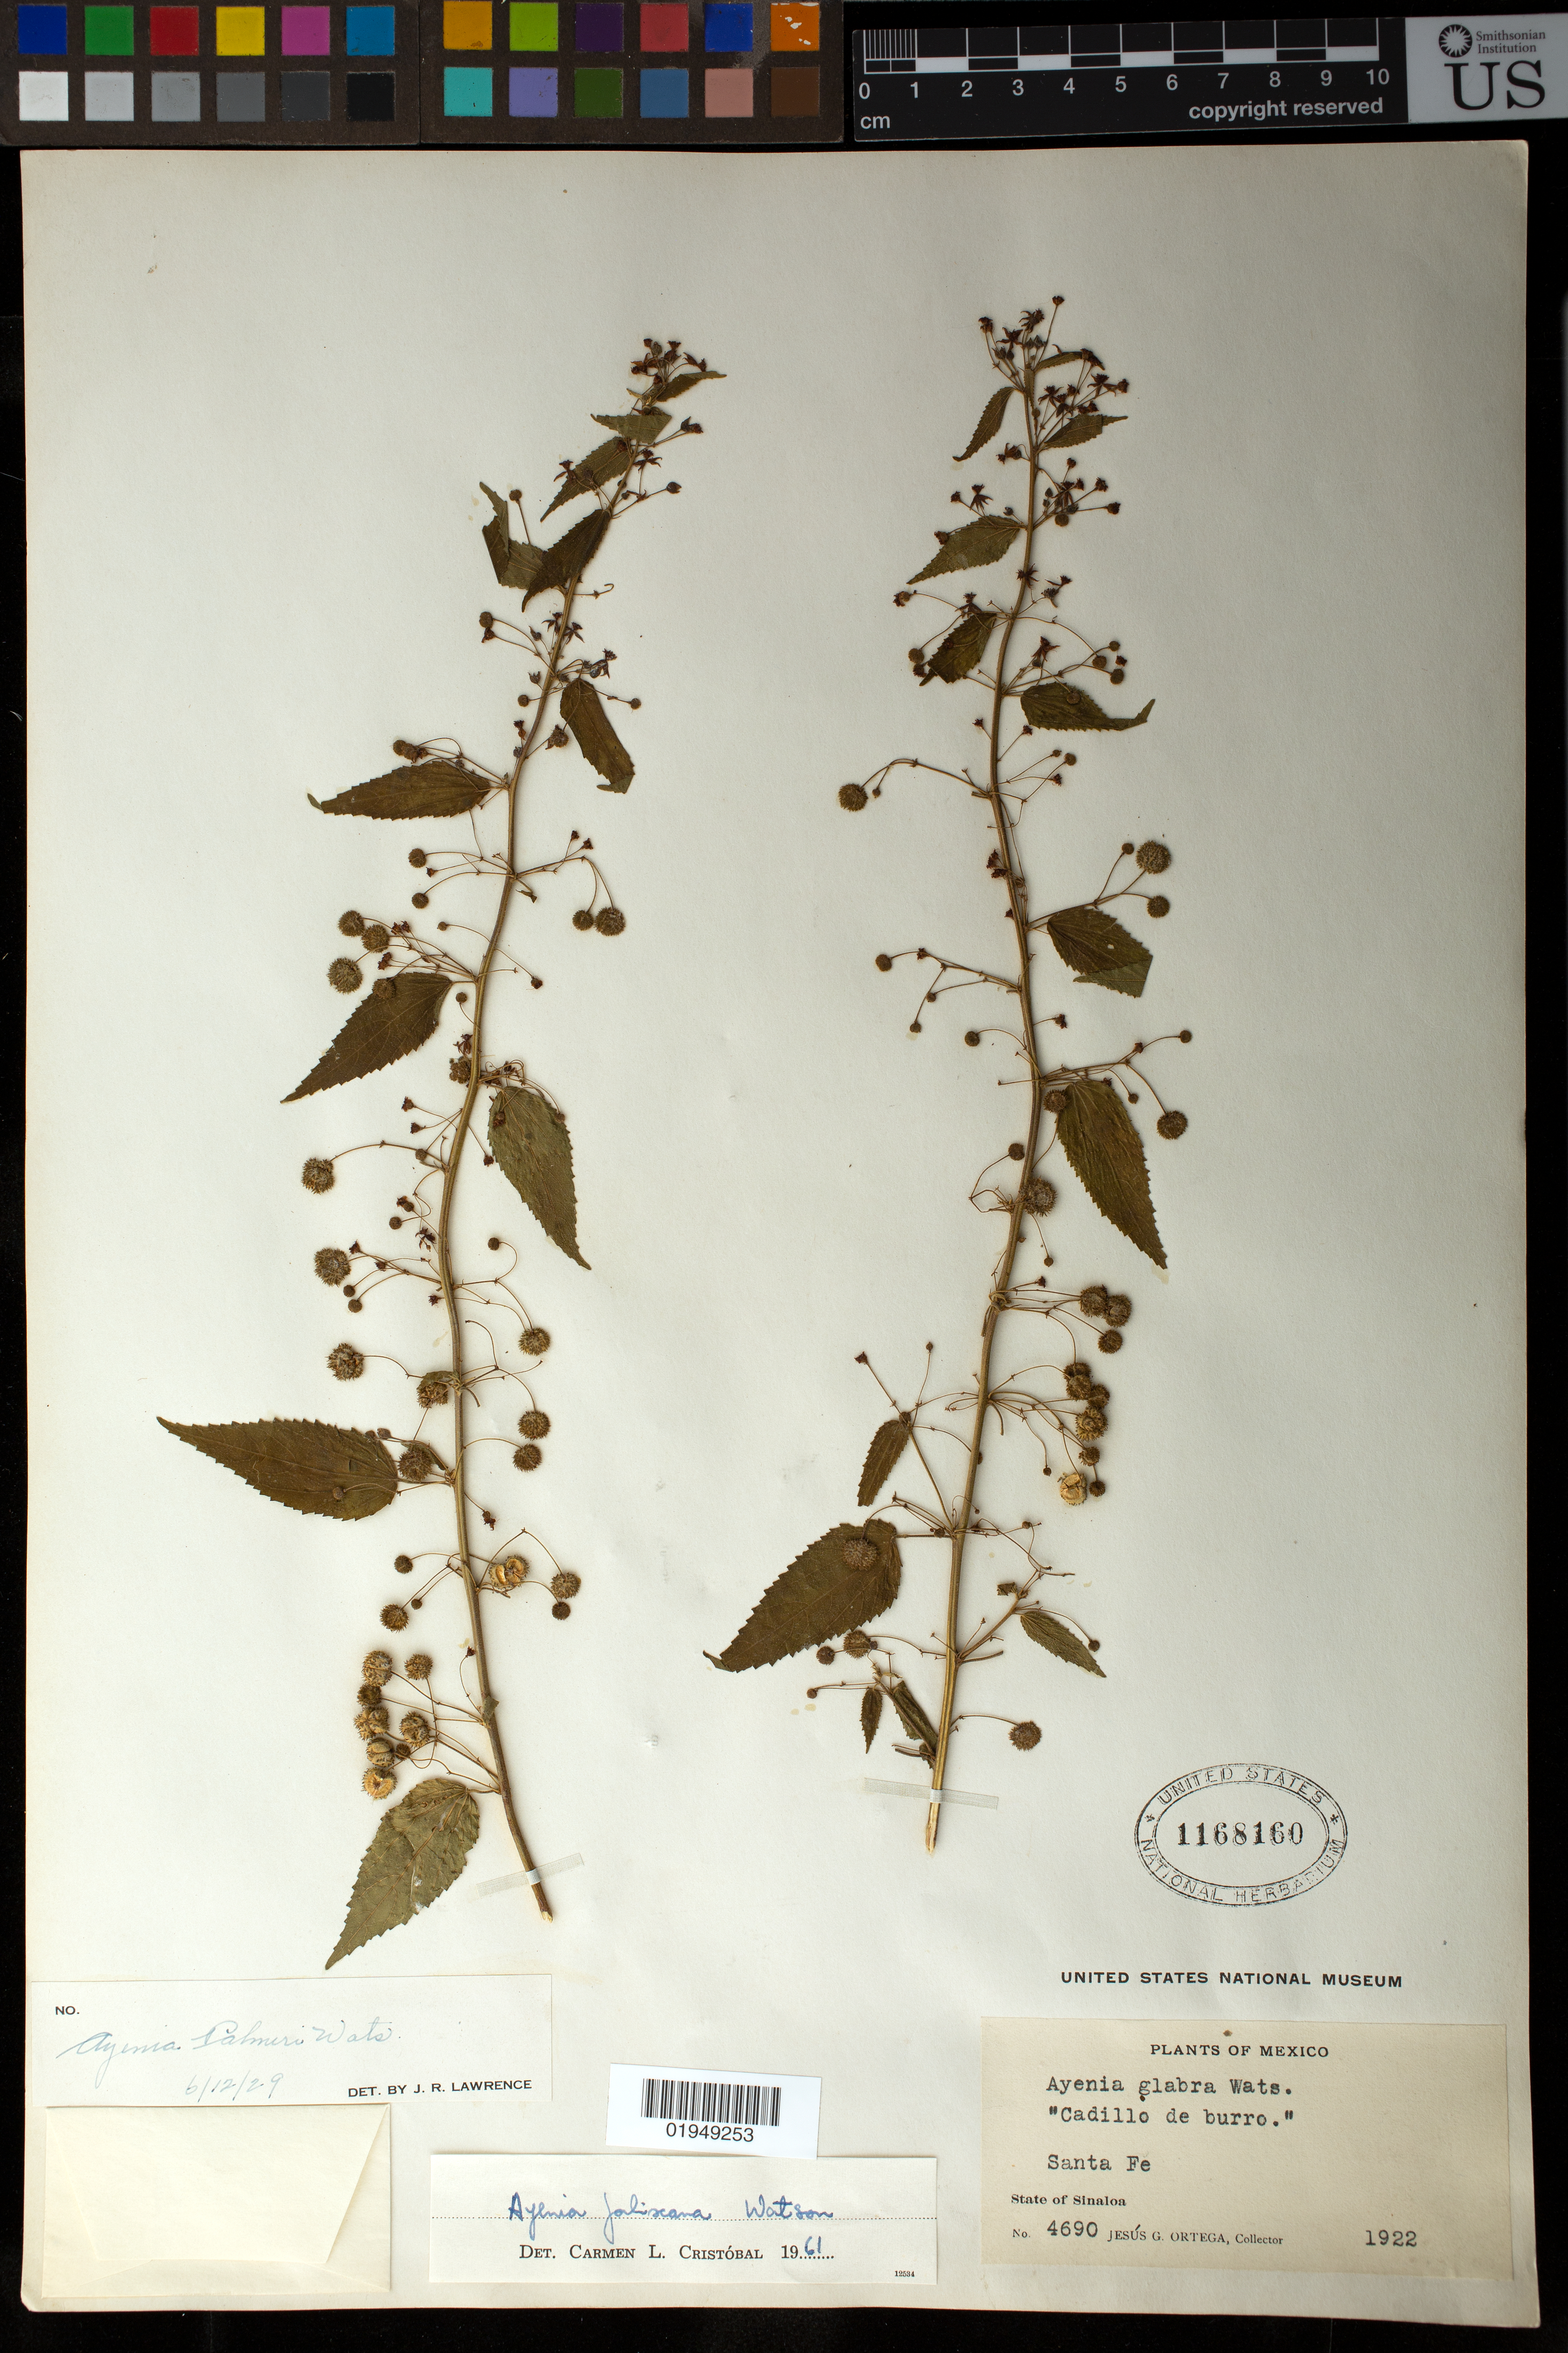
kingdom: Plantae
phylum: Tracheophyta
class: Magnoliopsida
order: Malvales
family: Malvaceae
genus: Ayenia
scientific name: Ayenia jaliscana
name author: S. Watson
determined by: (CTES) Instituto de Botanica del Nordeste - Facultad de Ciencias Agrarias - Herbario "Dra. Carmen L. Cristobal" (ARGENTINA)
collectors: J. Ortega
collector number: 4690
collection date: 1922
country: Mexico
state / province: Sinaloa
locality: Santa Fe. "Cadillo de burro"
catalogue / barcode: US 1168160